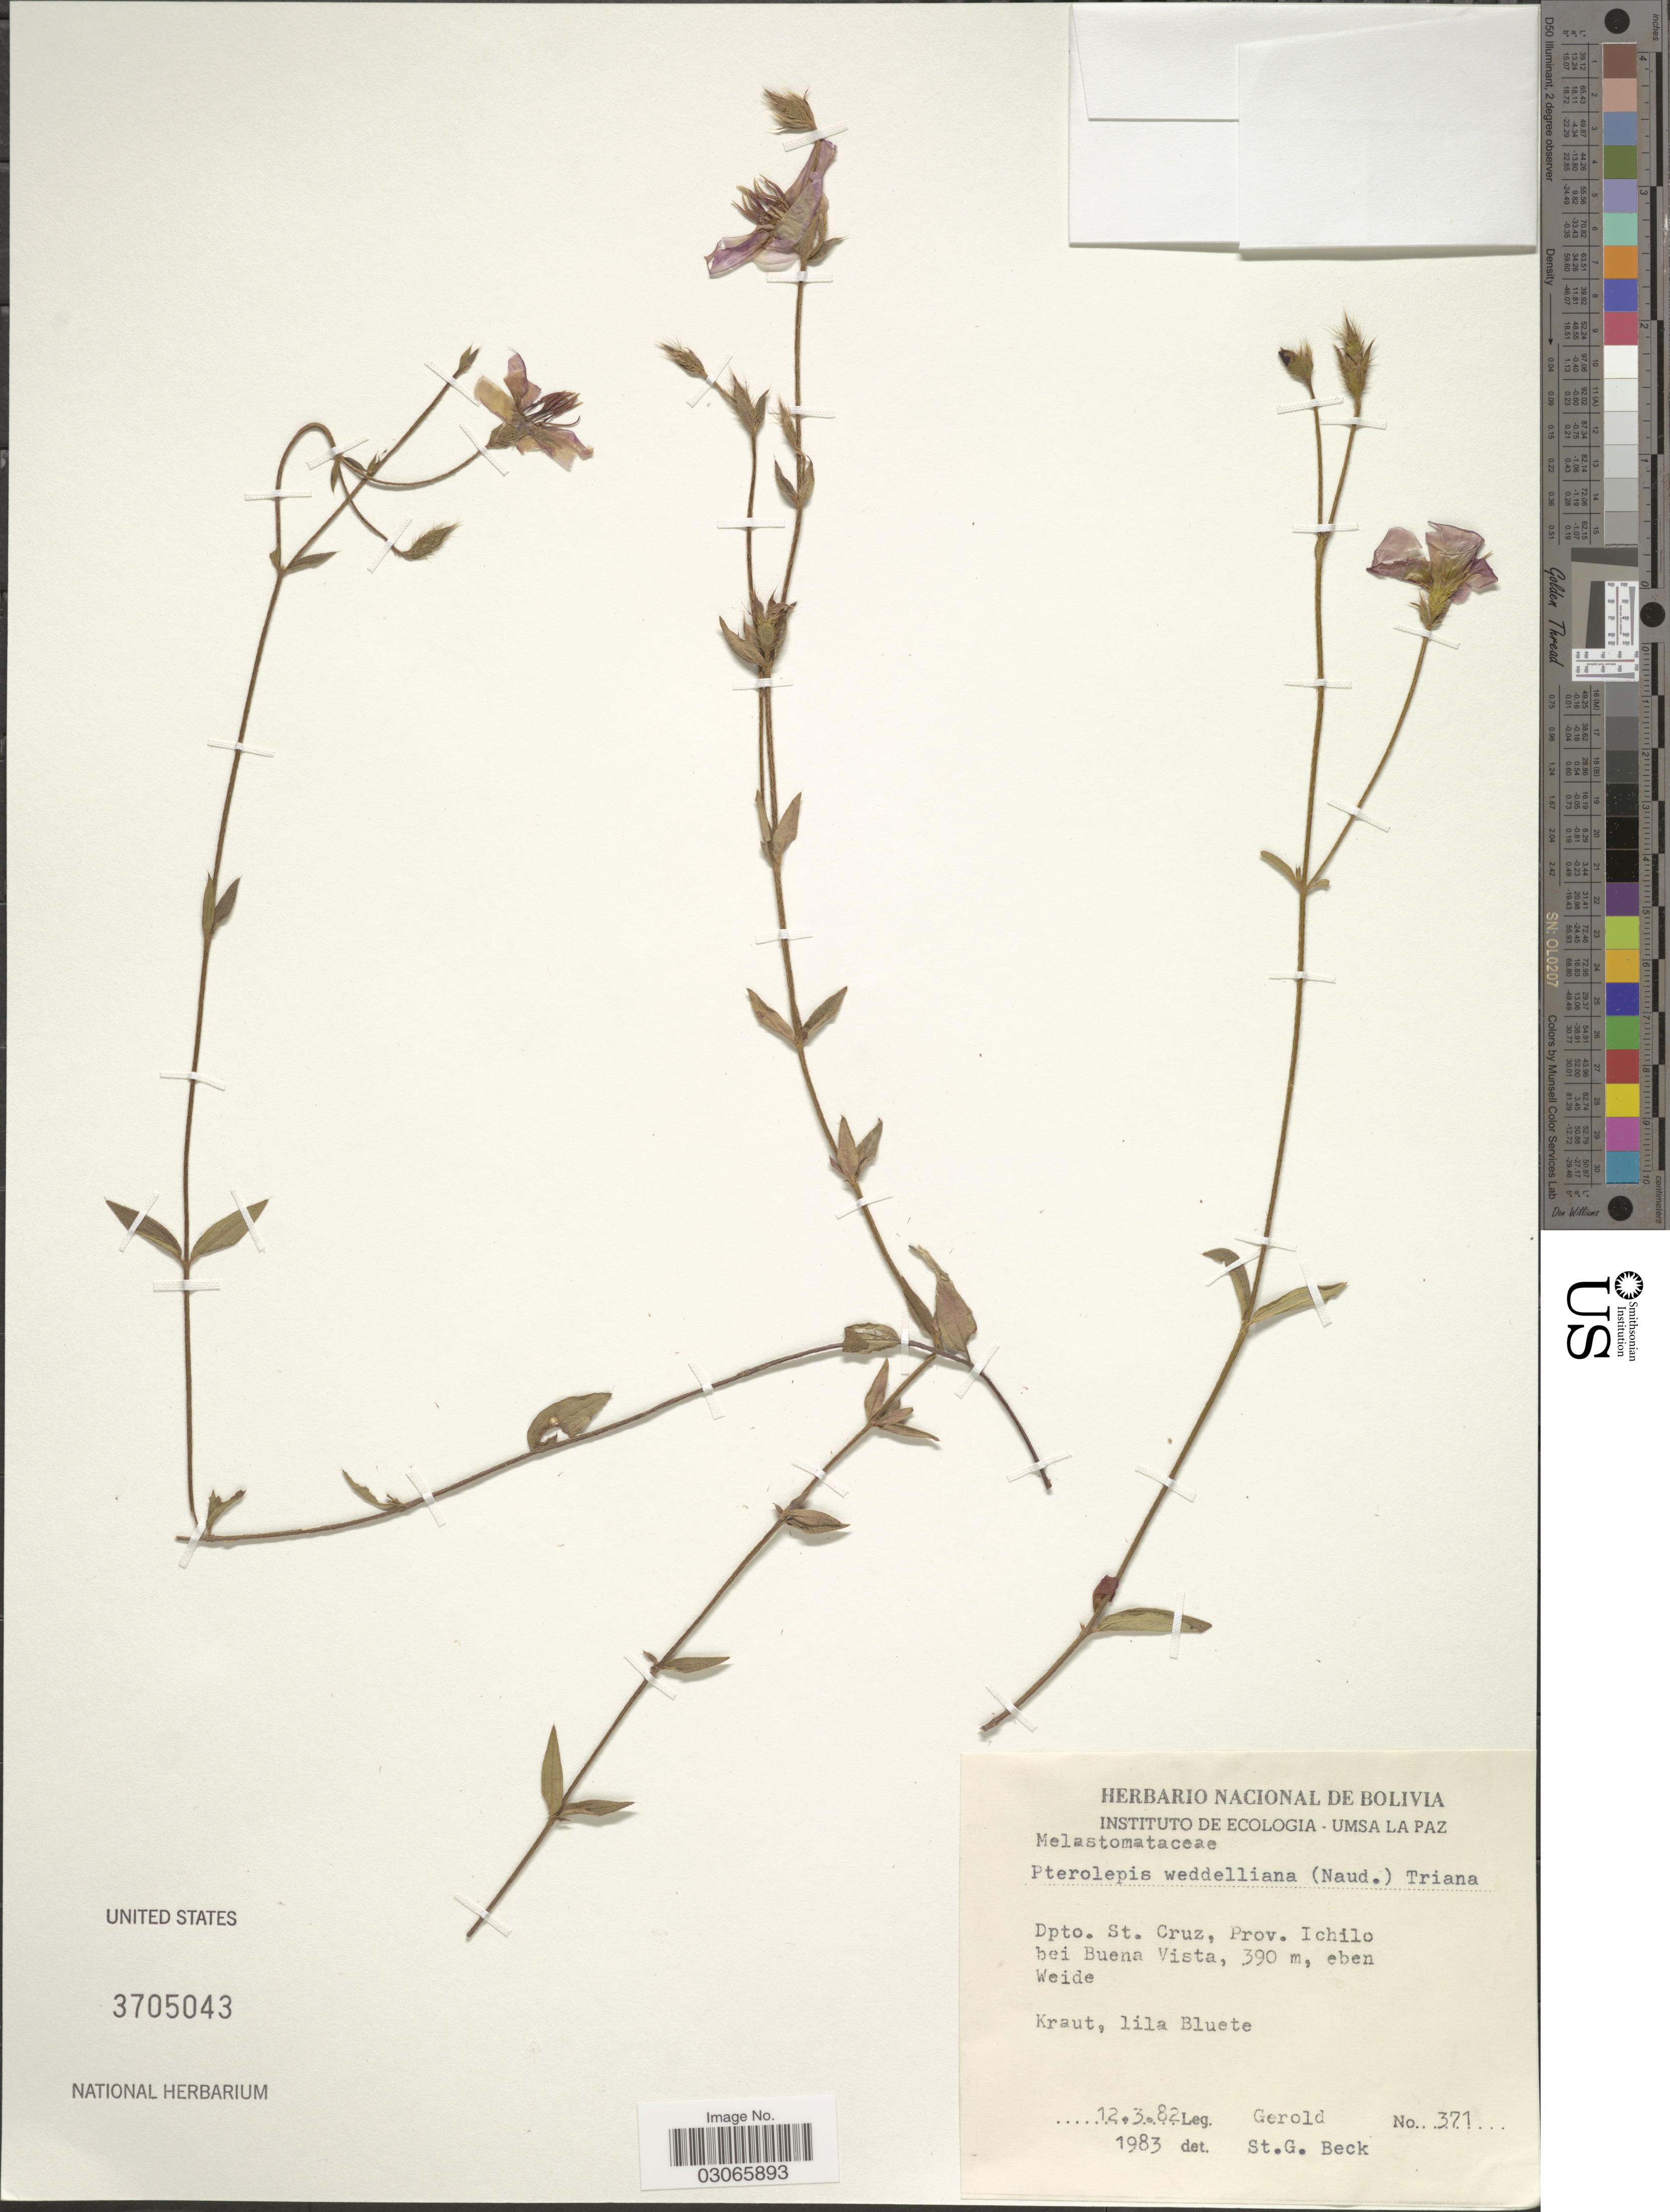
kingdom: Plantae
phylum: Tracheophyta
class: Magnoliopsida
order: Myrtales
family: Melastomataceae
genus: Pterolepis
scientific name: Pterolepis weddelliana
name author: (Naudin) Triana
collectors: Gerold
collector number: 371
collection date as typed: Transcribed d/m/y: 12/3/82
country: Bolivia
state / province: Santa Cruz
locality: Dpto. St. Cruz, Prov. Ichilo bei Buena Vista.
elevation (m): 390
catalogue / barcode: US 3705043